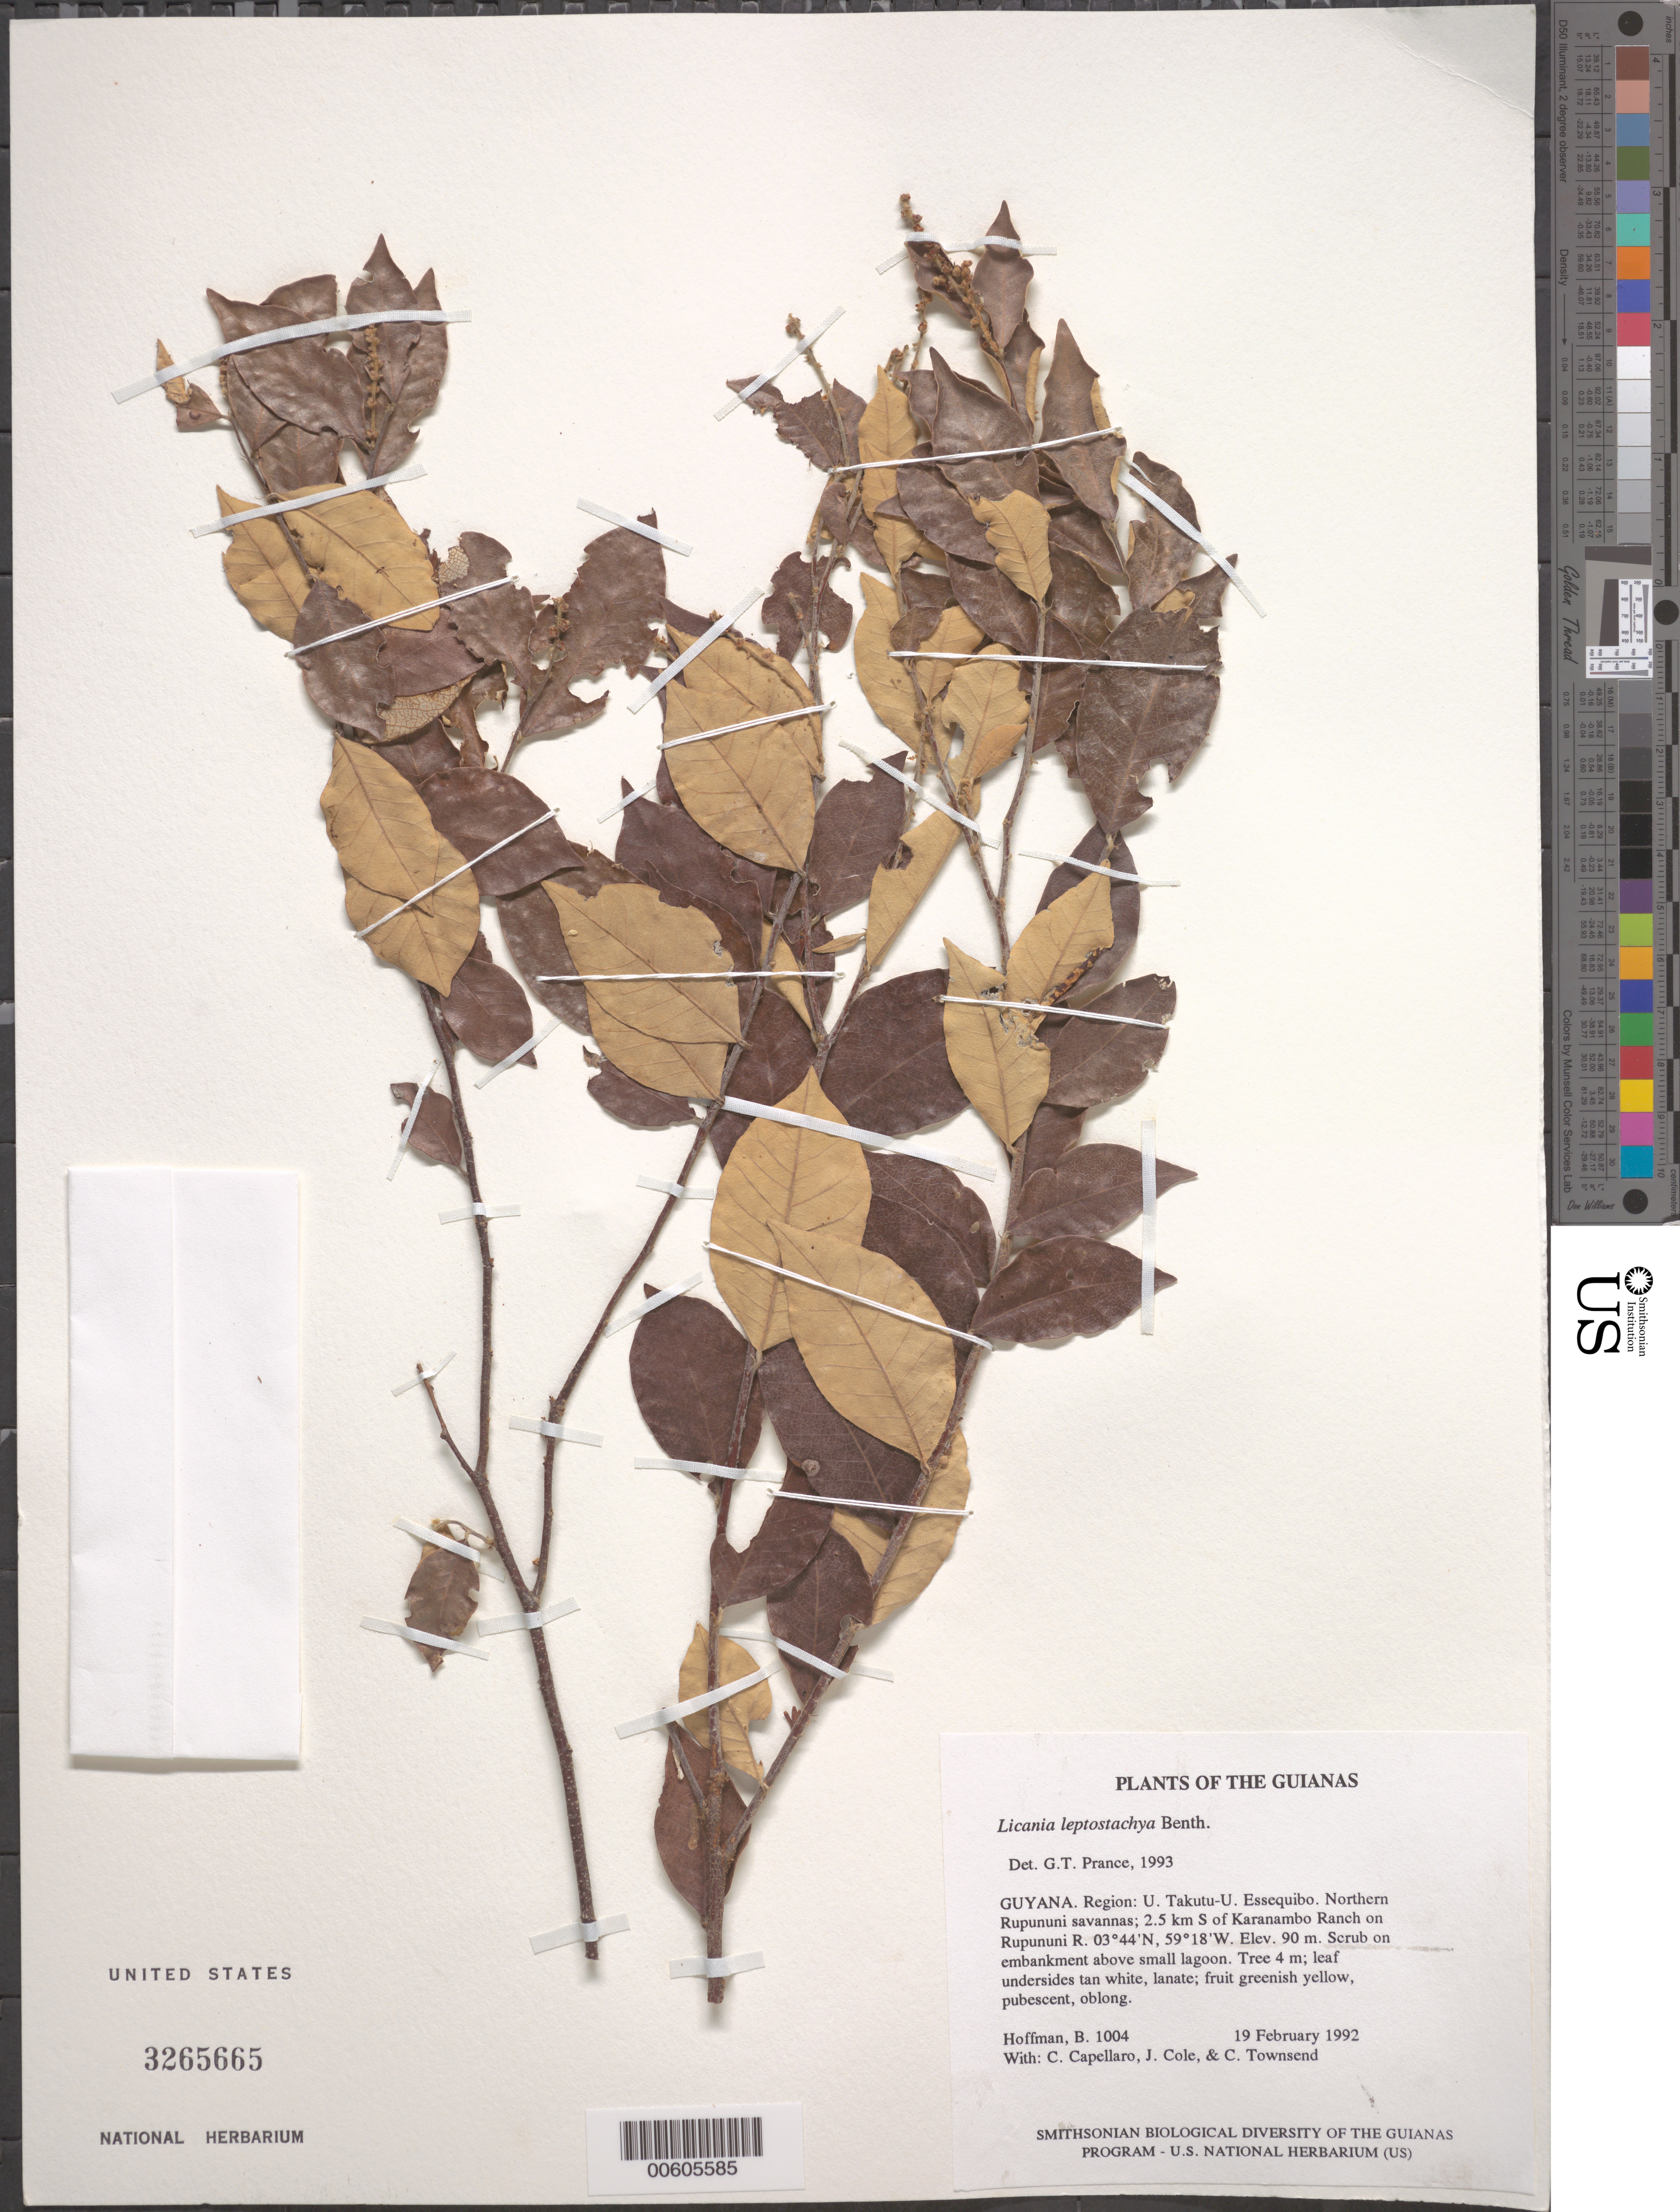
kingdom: Plantae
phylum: Tracheophyta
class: Magnoliopsida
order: Malpighiales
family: Chrysobalanaceae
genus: Licania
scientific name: Licania leptostachya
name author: Benth.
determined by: Prance, G. T.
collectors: B. Hoffman, C. Capellaro, J. Cole & C. Townsend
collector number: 1004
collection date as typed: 19 February 1992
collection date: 1992-02-19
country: Guyana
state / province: U. Takutu-U. Essequibo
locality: Northern Rupununi savannas; 2.5 km S of Karanambo Ranch on Rupununi River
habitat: Scrub on embankment above small lagoon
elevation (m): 90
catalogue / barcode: US 3265665